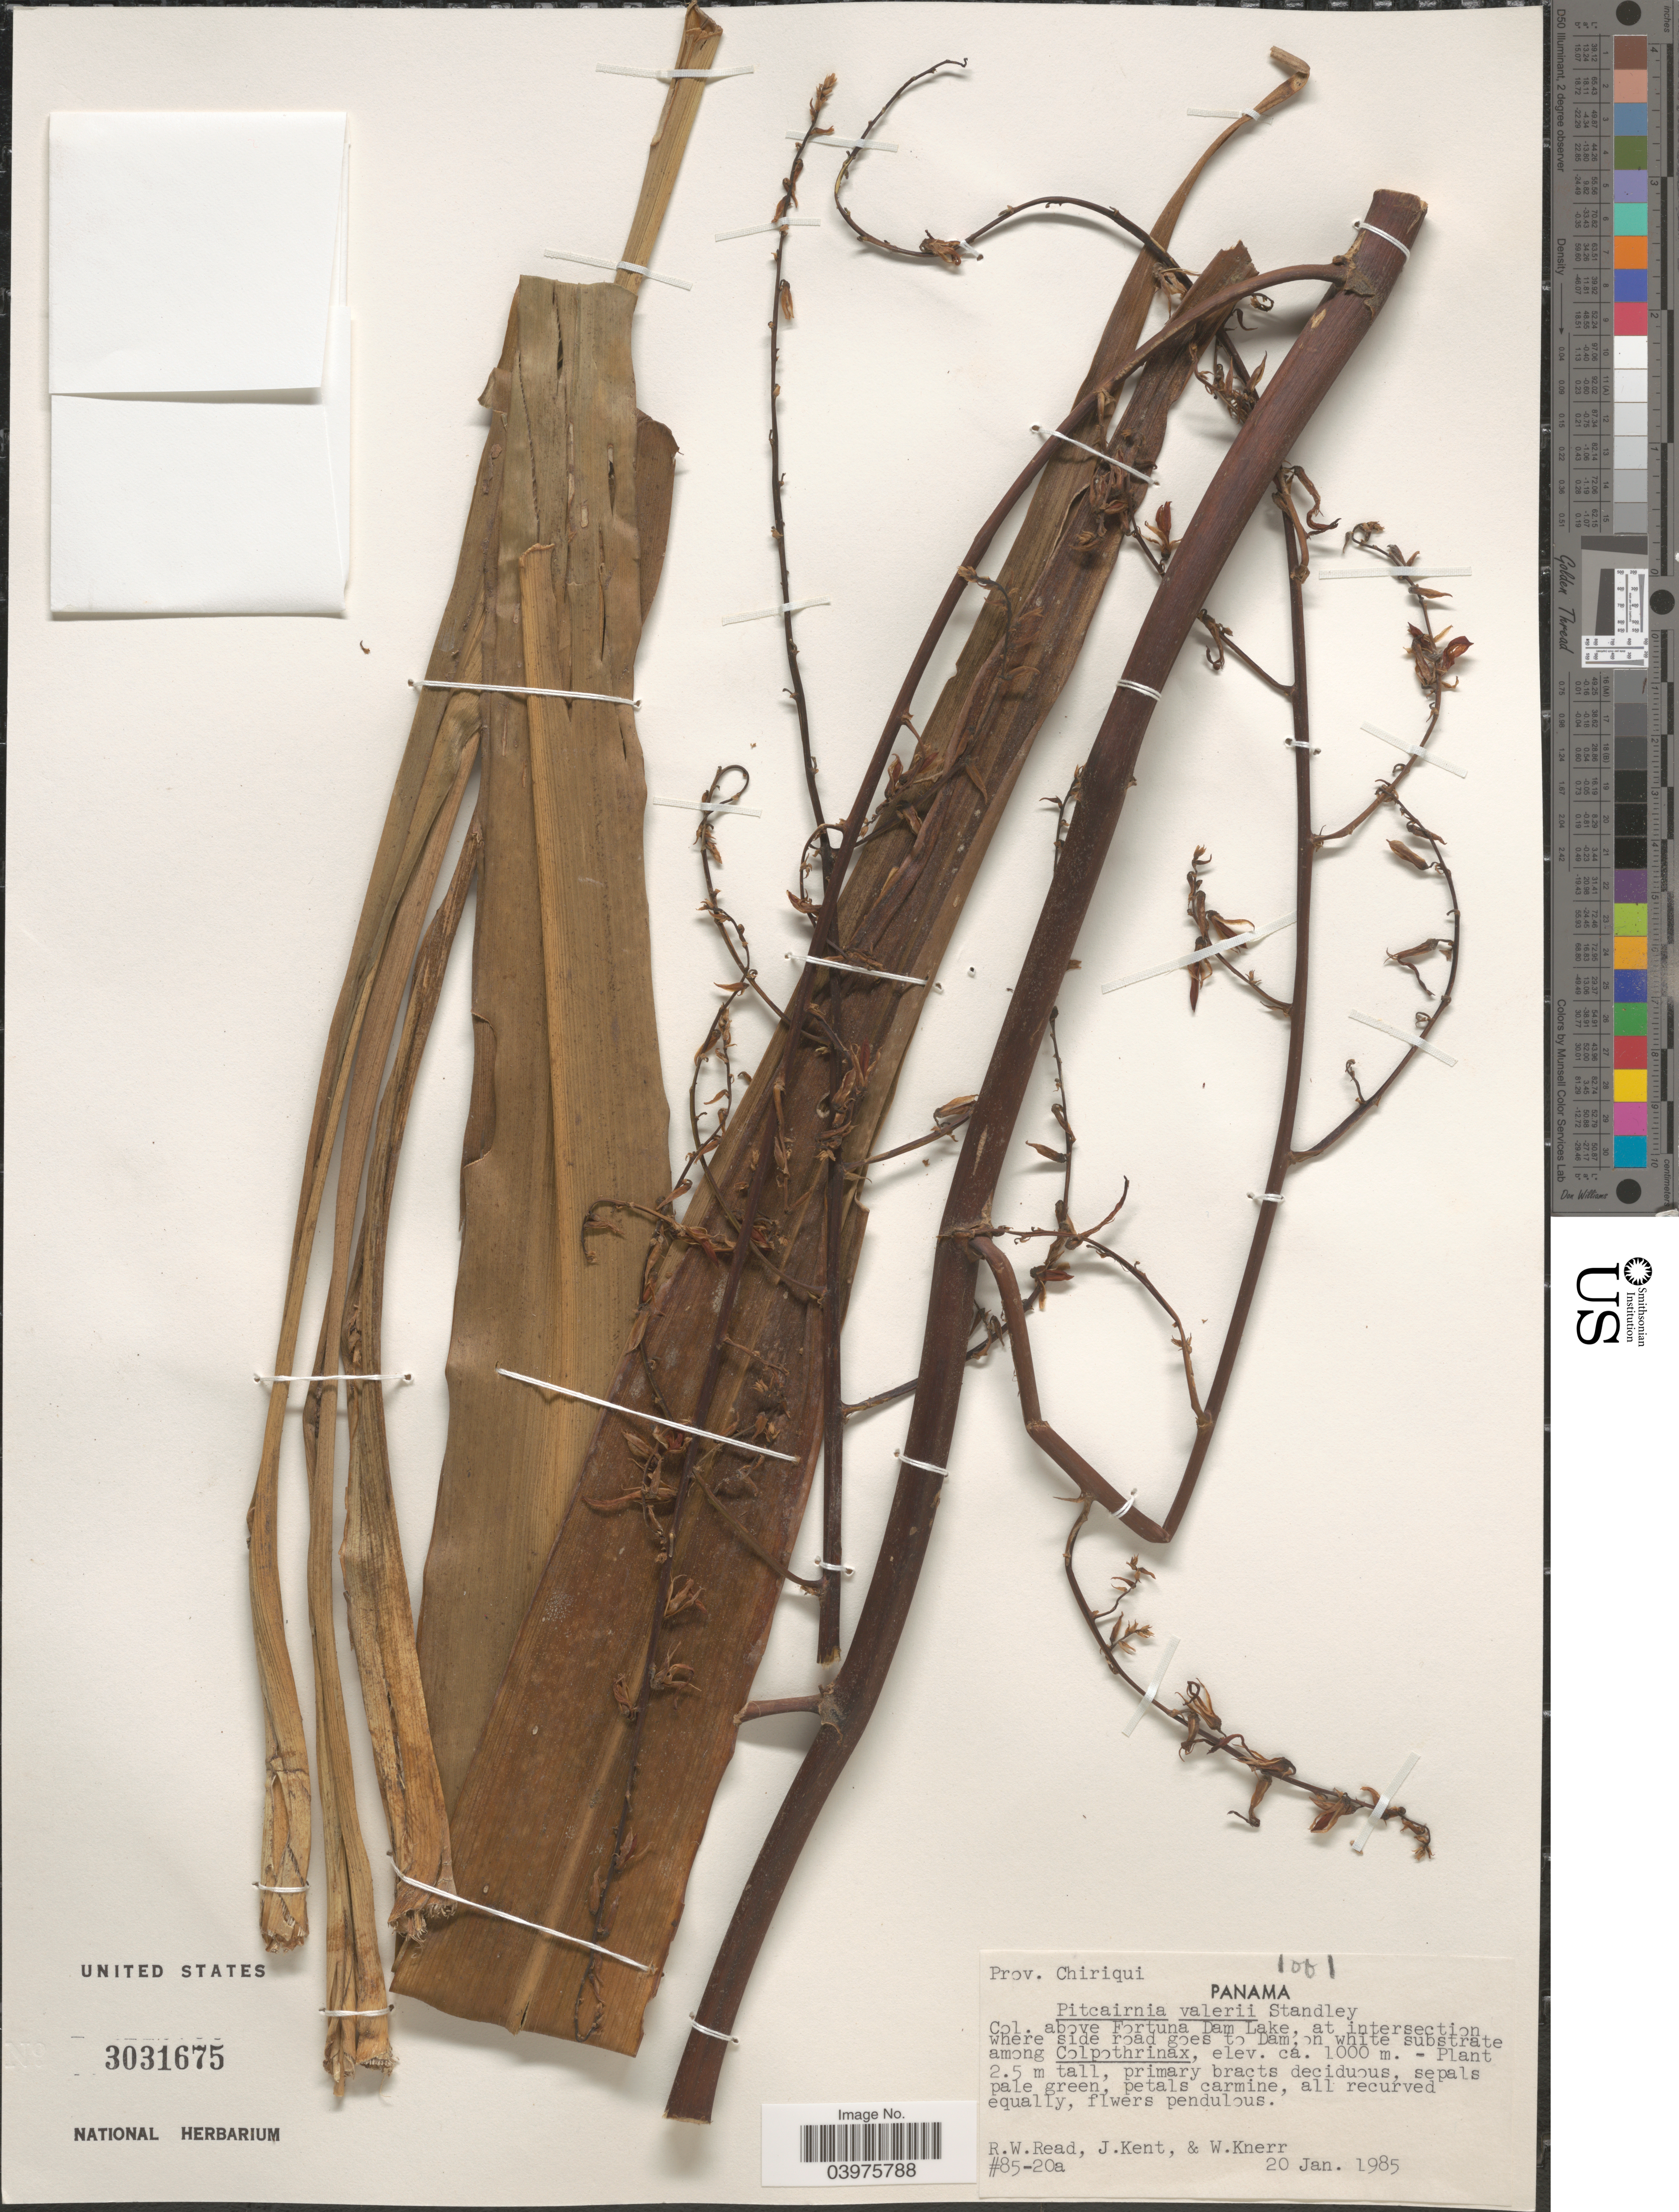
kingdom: Plantae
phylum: Tracheophyta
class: Liliopsida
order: Poales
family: Bromeliaceae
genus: Pitcairnia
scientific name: Pitcairnia valerii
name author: Standl.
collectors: R. W. Read, J. Kent & W. Knerr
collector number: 85-20a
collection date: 1985-01-20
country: Panama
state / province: Chiriqui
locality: Above Fortuna Dam Lake, at intersection where side road goes to Dam.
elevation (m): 1000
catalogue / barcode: US 3031675